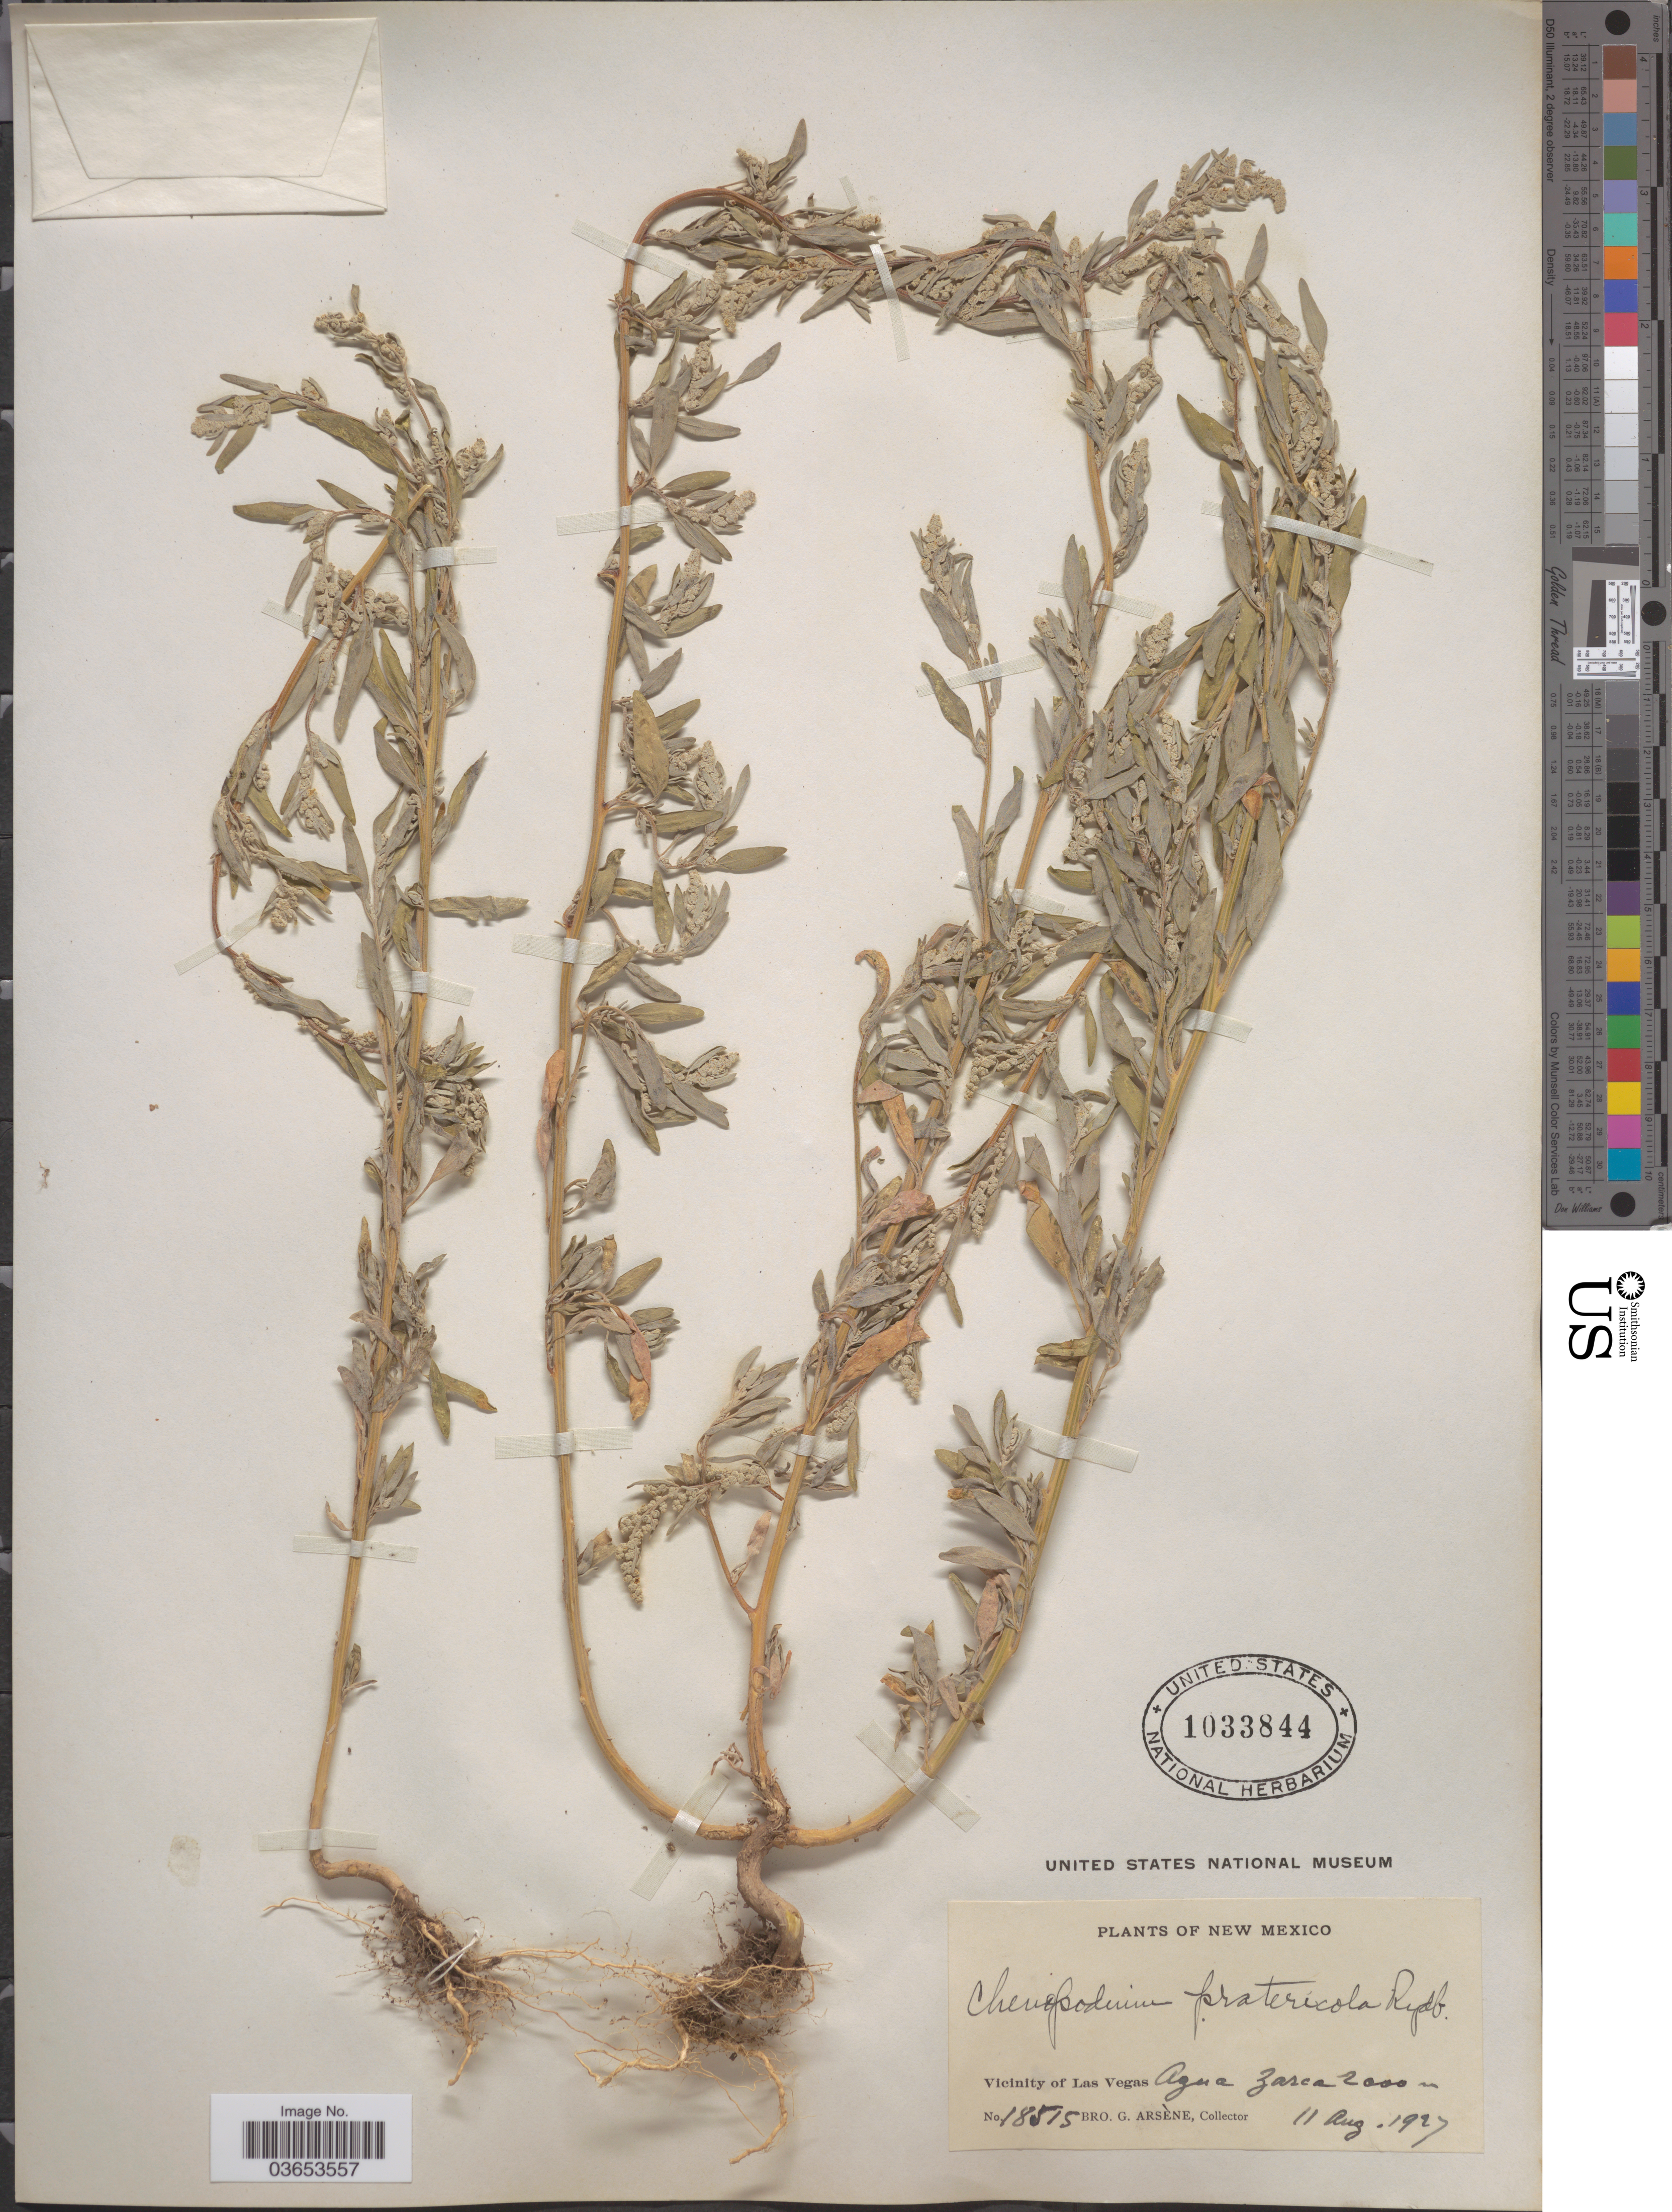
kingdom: Plantae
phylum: Tracheophyta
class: Magnoliopsida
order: Caryophyllales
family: Amaranthaceae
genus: Chenopodium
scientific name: Chenopodium leptophyllum var. leptophylloides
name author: (Murr) Thell. & Aellen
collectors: Bro. G. Arsène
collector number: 18515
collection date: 1927-08-11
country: United States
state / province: New Mexico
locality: Vicinity of Las Vegas Agua Zarca.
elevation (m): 2000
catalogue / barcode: US 1033844